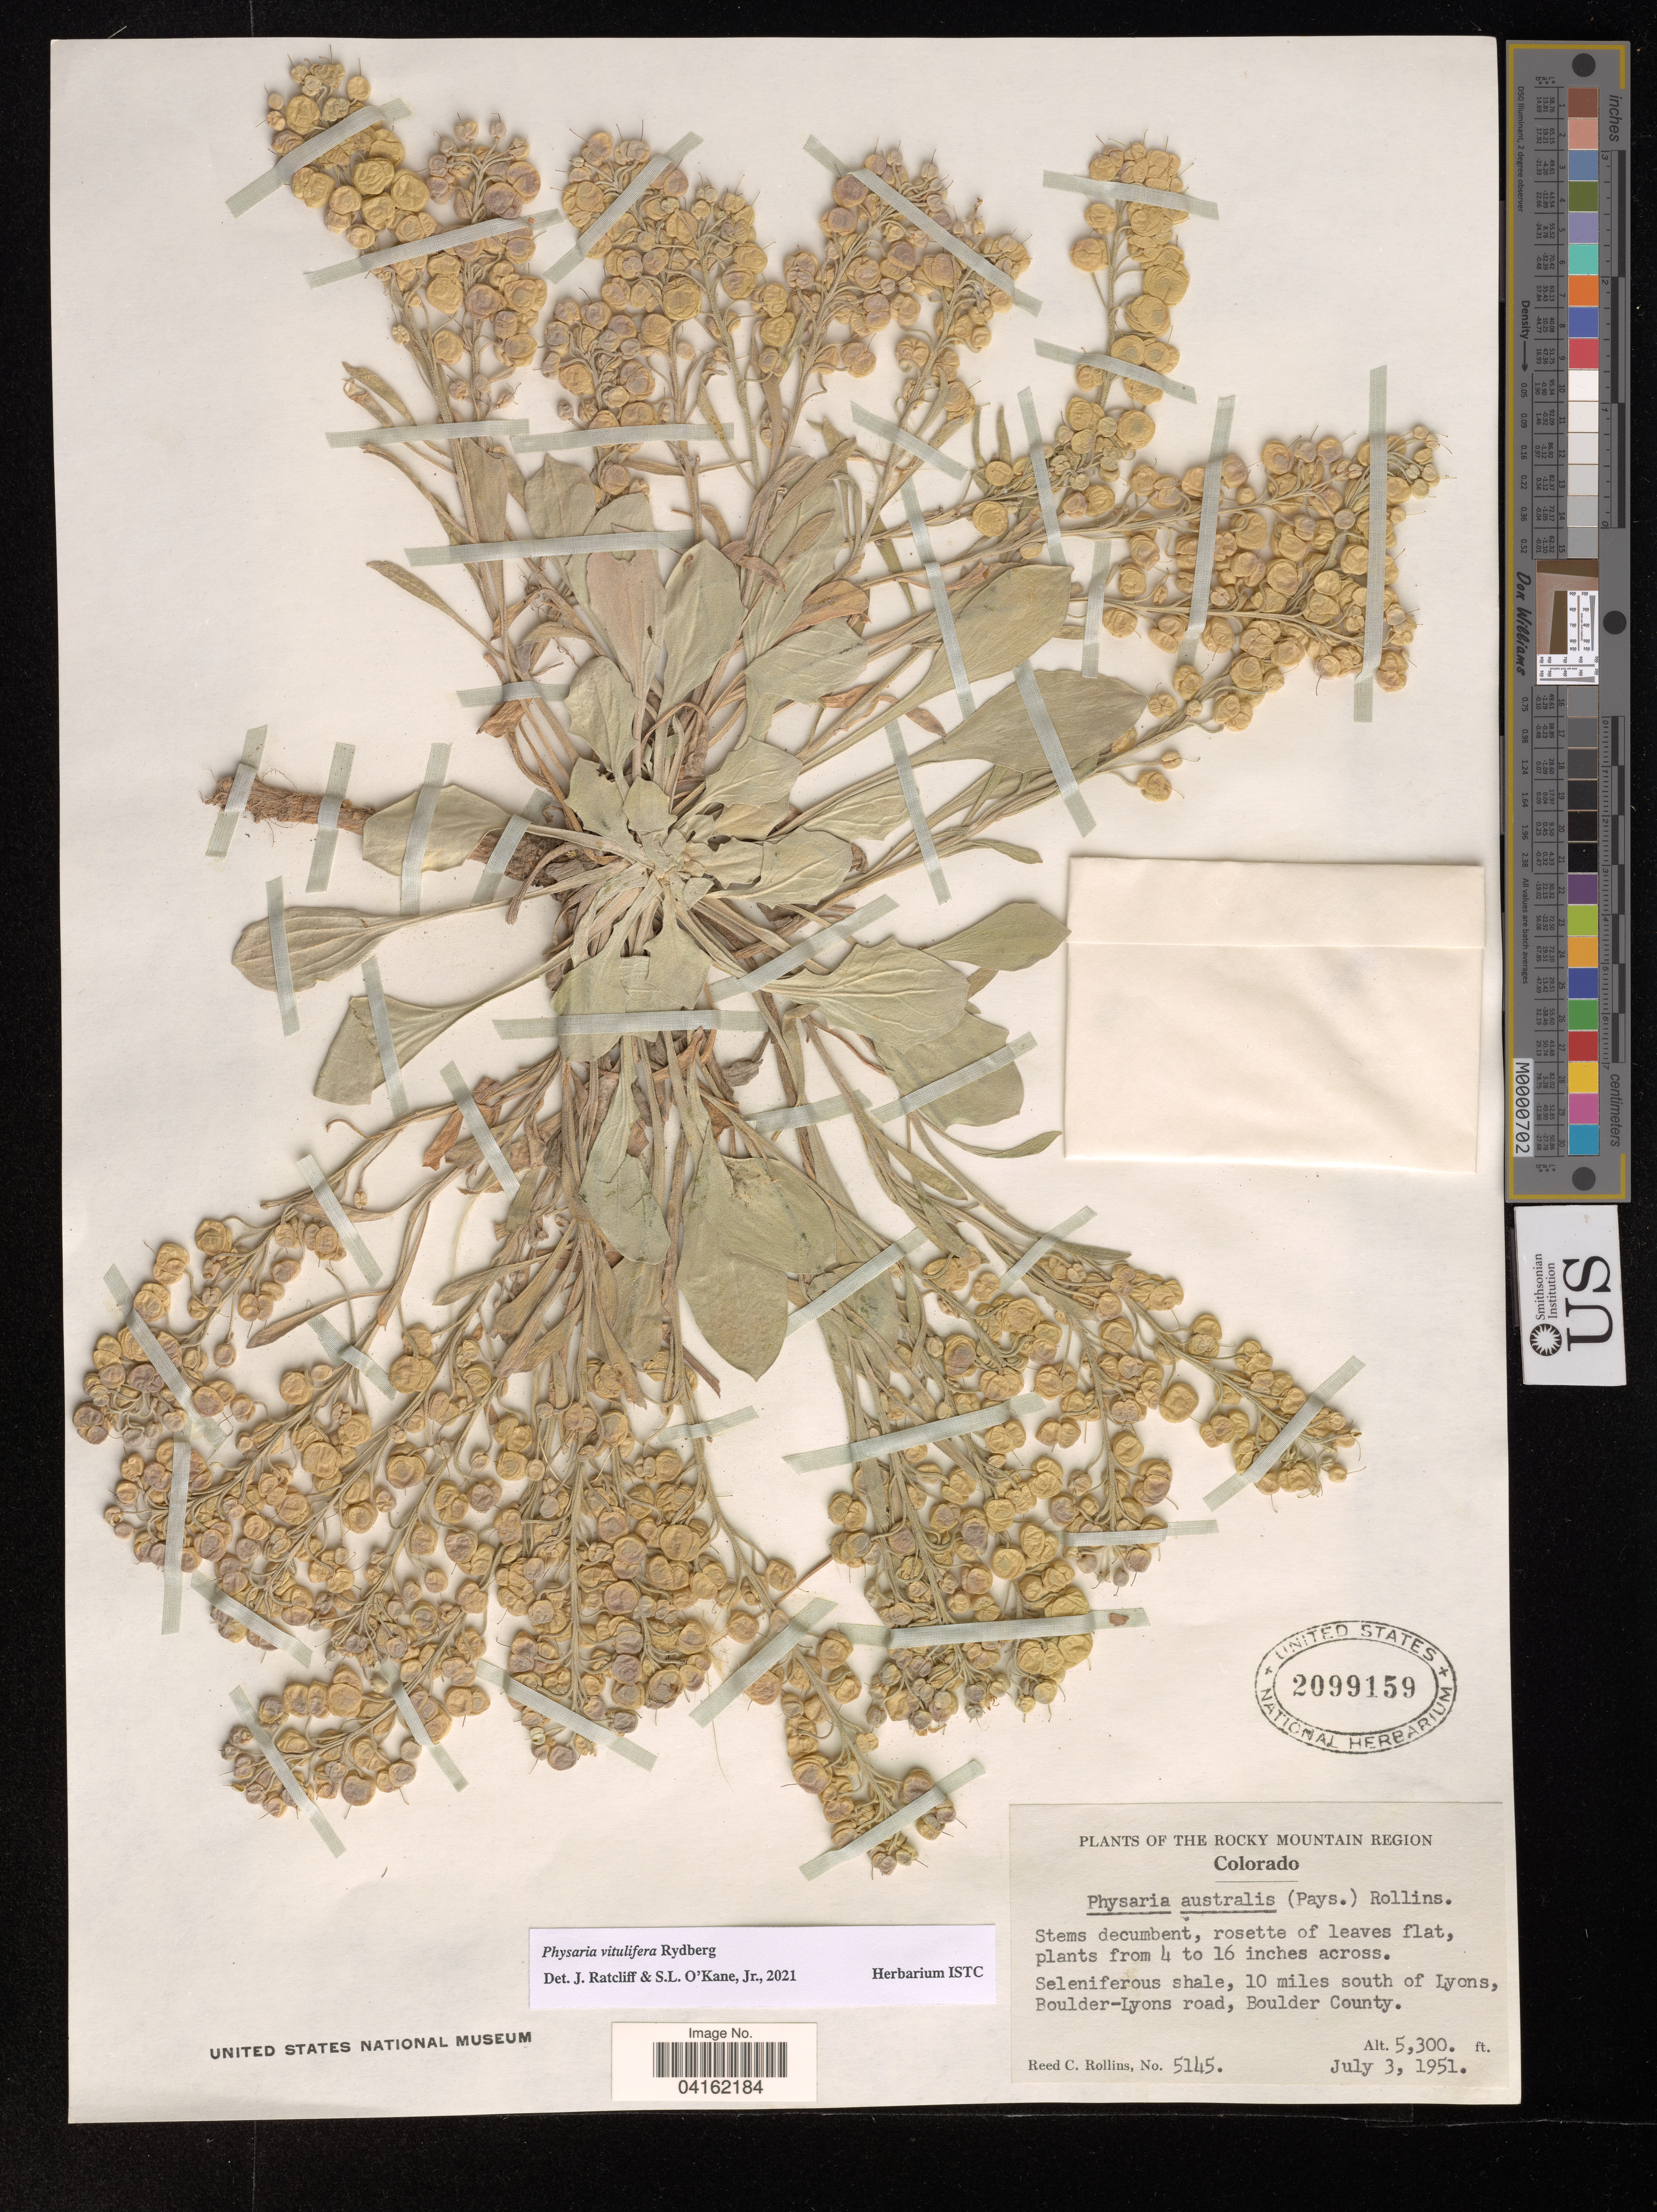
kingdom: Plantae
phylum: Tracheophyta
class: Magnoliopsida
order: Brassicales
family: Brassicaceae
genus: Physaria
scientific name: Physaria vitulifera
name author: Rydb.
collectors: R. C. Rollins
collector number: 5145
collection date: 1951-07-03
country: United States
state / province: Colorado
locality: The Rocky Mountain Region. Seleniferous shale, 10 miles south of Lyons, Boulder-Lyons road, Boulder County.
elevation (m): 1615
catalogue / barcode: US 2099159